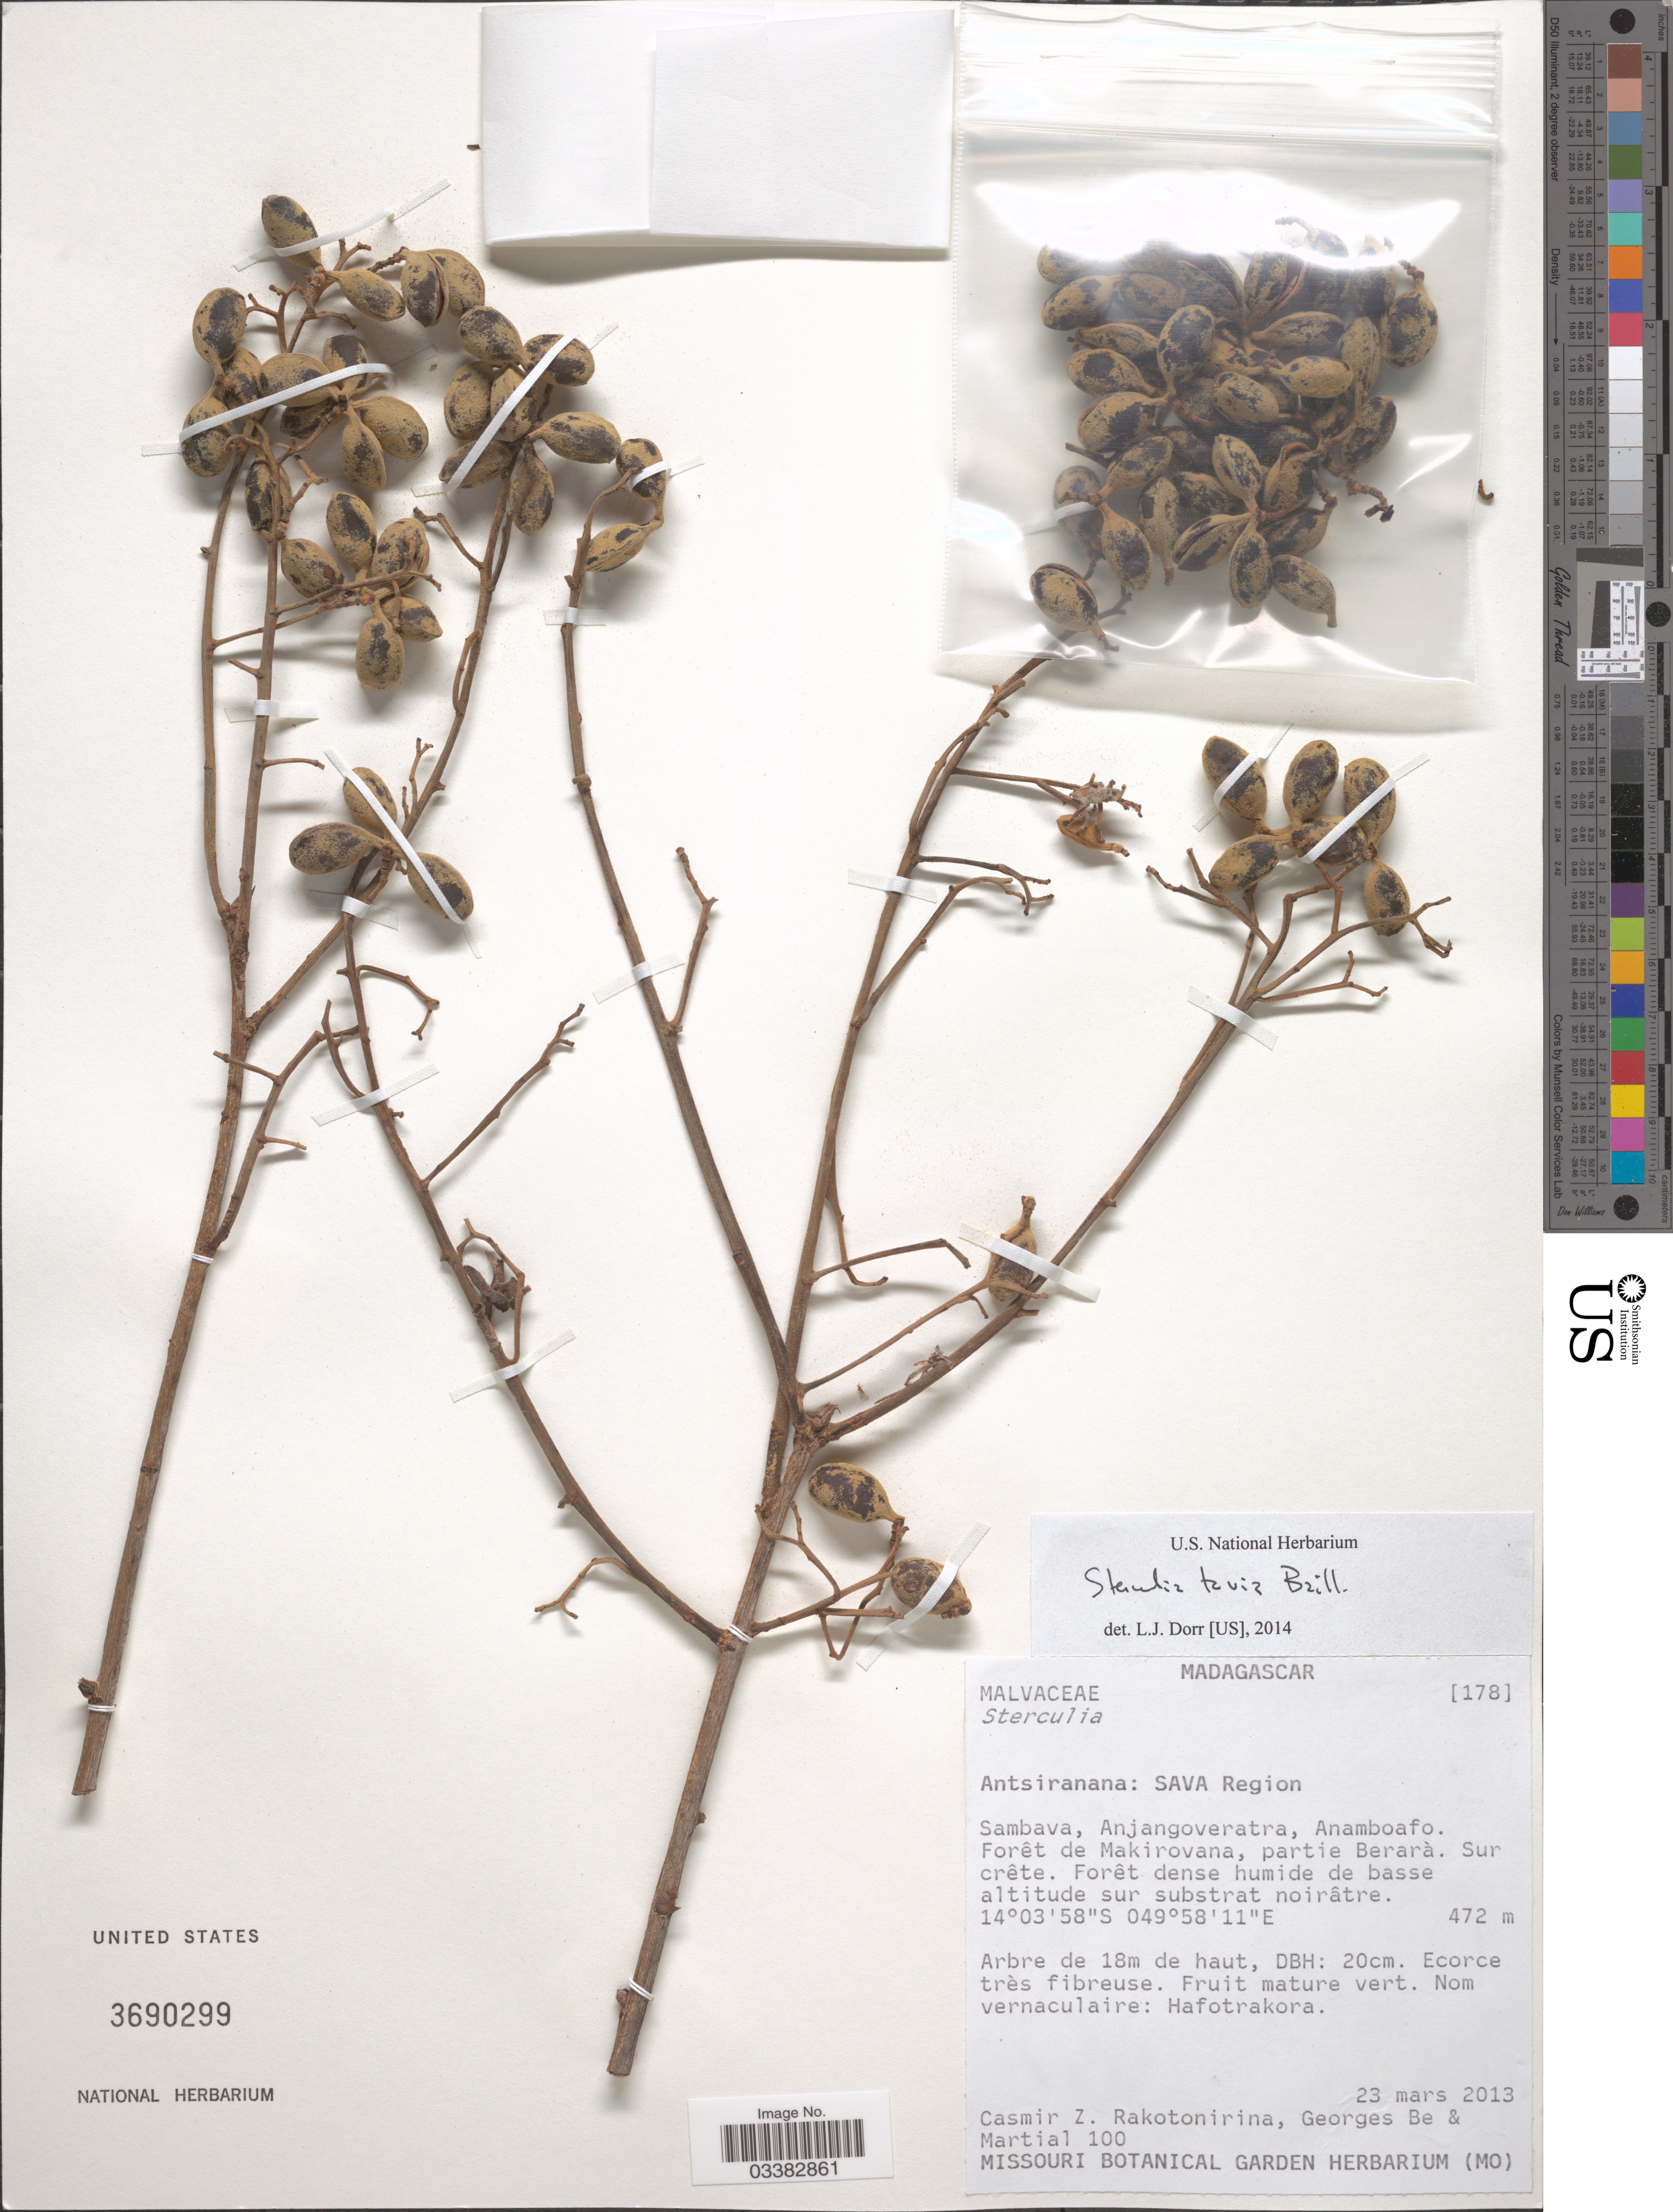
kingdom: Plantae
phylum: Tracheophyta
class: Magnoliopsida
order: Malvales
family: Malvaceae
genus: Sterculia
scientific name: Sterculia tavia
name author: Baill.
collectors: C. Rakotonirina, G. Be & Martial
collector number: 100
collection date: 2013-03-23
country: Madagascar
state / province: Sava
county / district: Sambava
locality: Sava Region. Sambava, Anjangoveratra, Anamboafo. Forêt de Makirovana, partie Berarà. Sur crête.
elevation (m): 472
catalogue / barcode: US 3690299